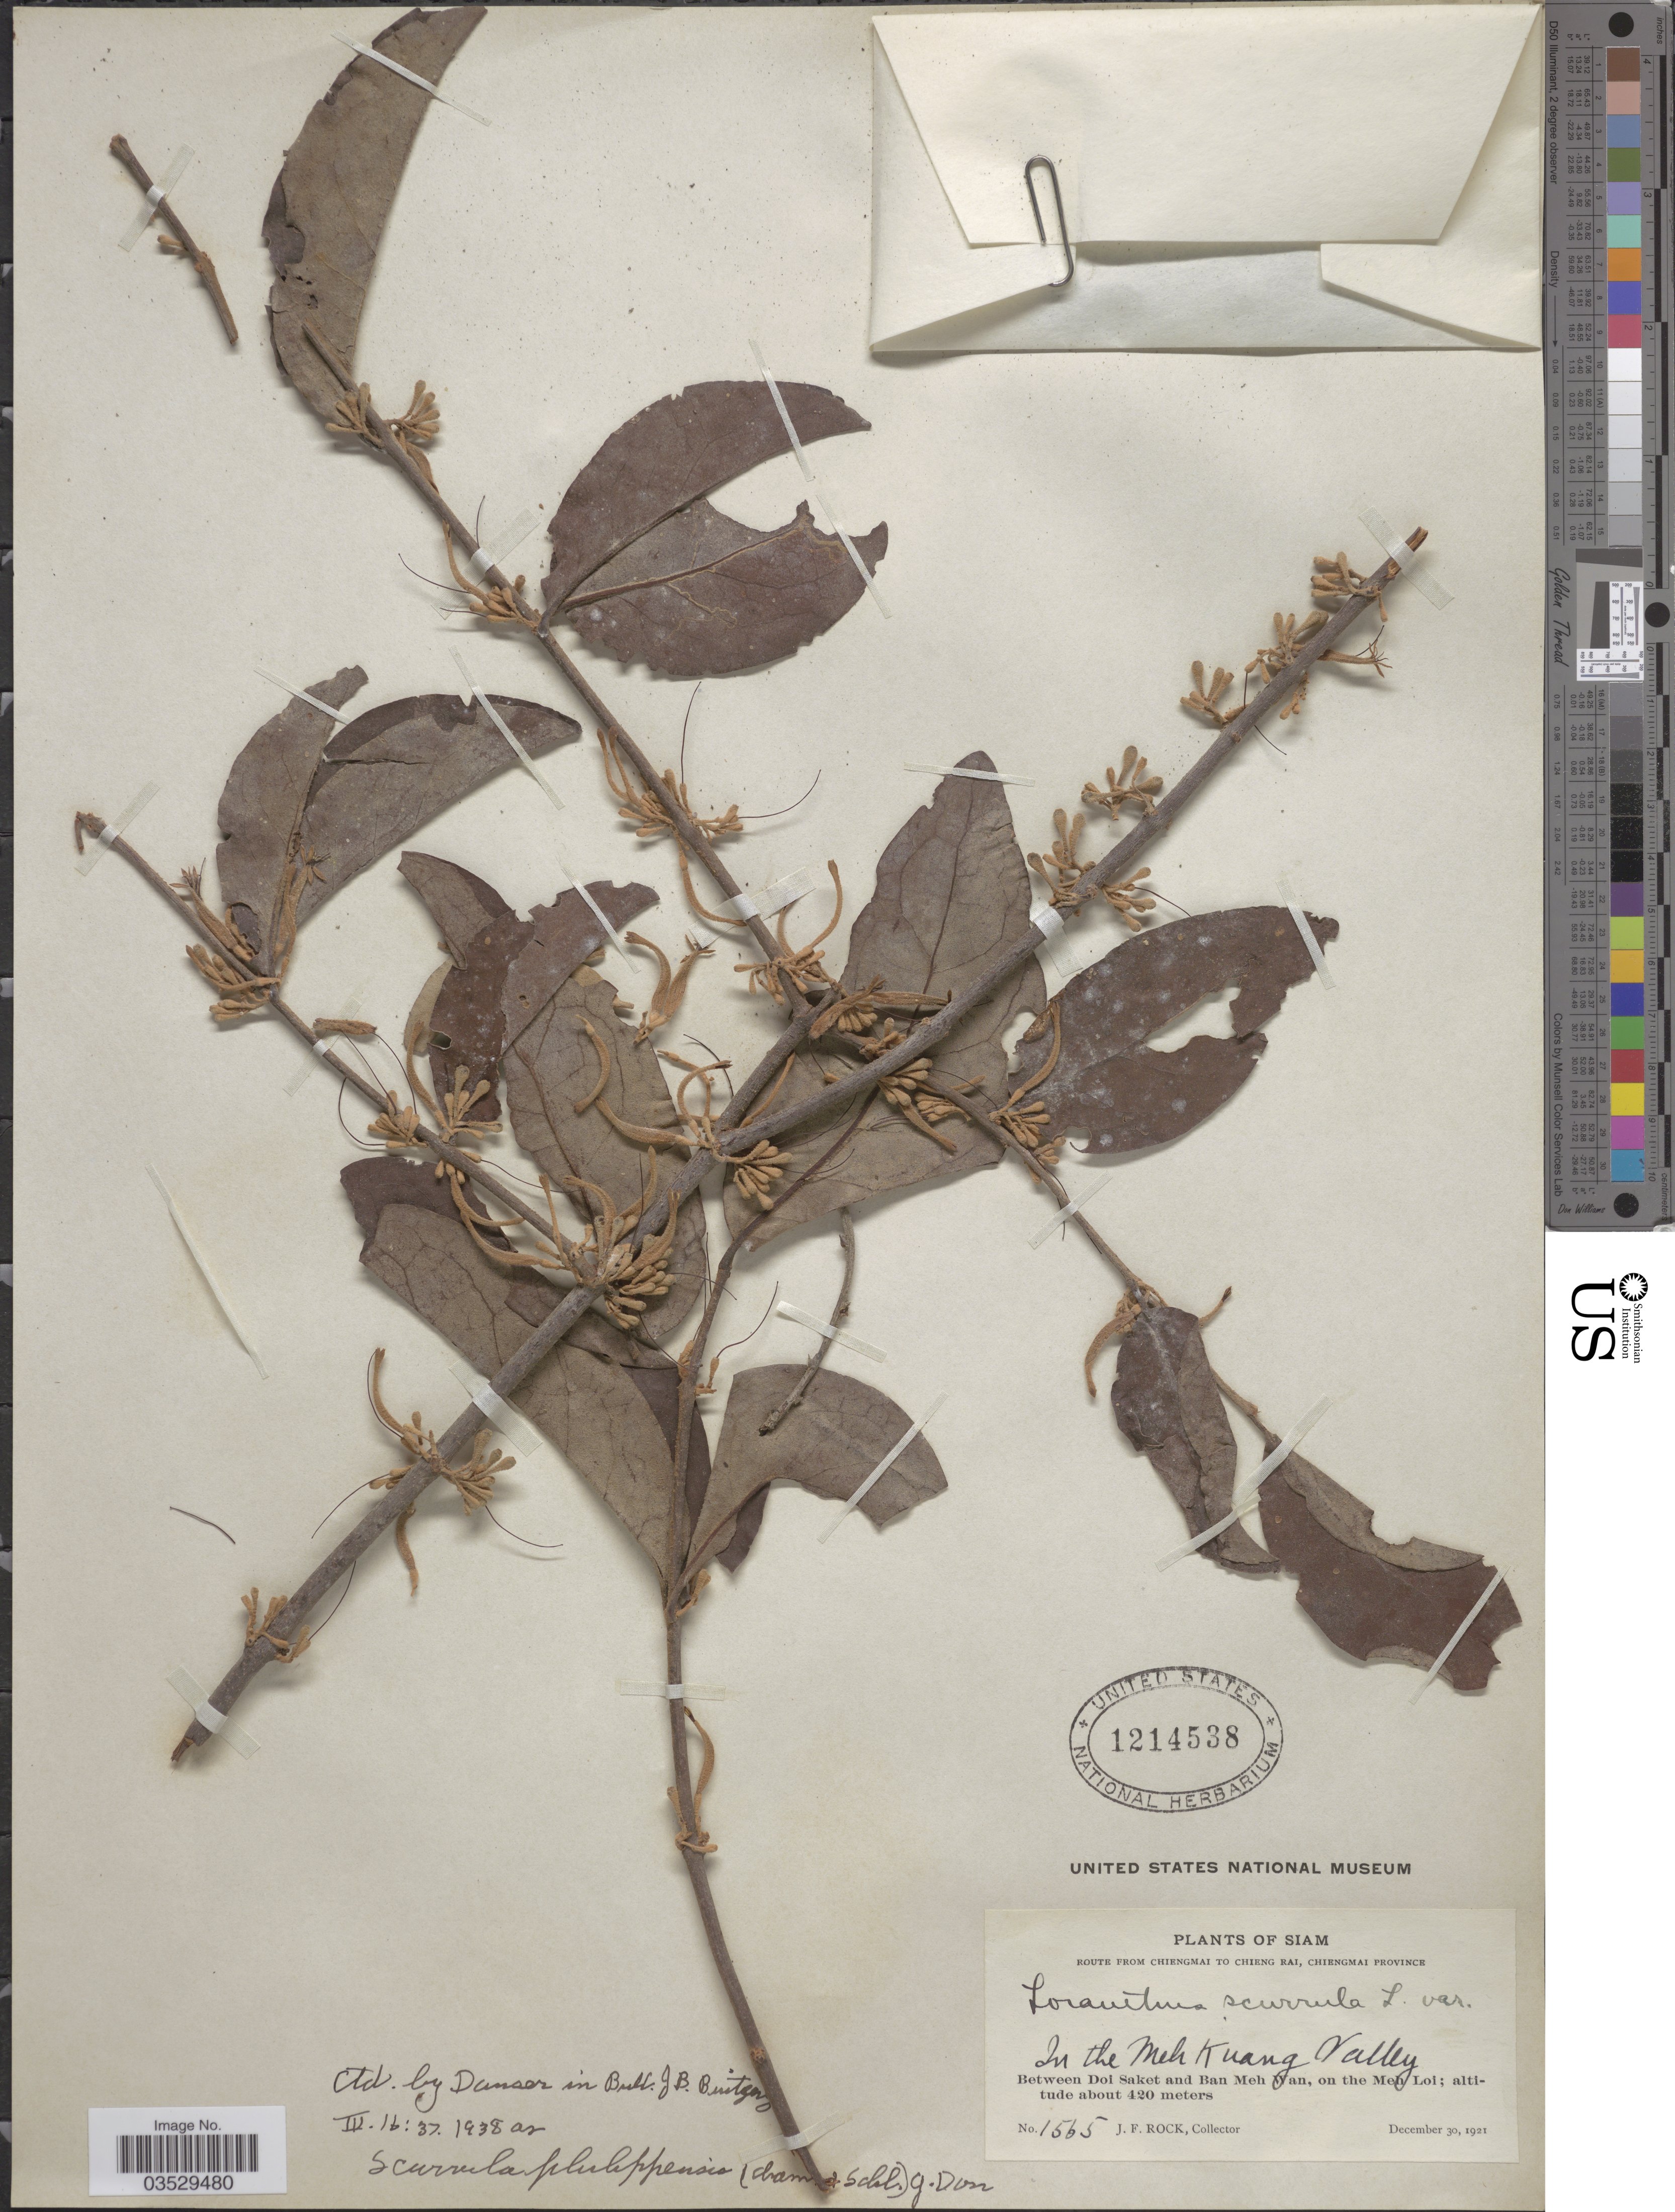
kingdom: Plantae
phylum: Tracheophyta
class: Magnoliopsida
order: Santalales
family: Loranthaceae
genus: Scurrula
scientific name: Scurrula atropurpurea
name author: (Blume) Danser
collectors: J. Rock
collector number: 1565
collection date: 1921-12-30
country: Thailand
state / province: Chiang Mai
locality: Siam. Route from Chiengmai to Chieng Rai. In the Meh Kuang Valley. Between Doi Saket and Ban Meh wang, on the Meh Loi.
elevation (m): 420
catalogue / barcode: US 1214538